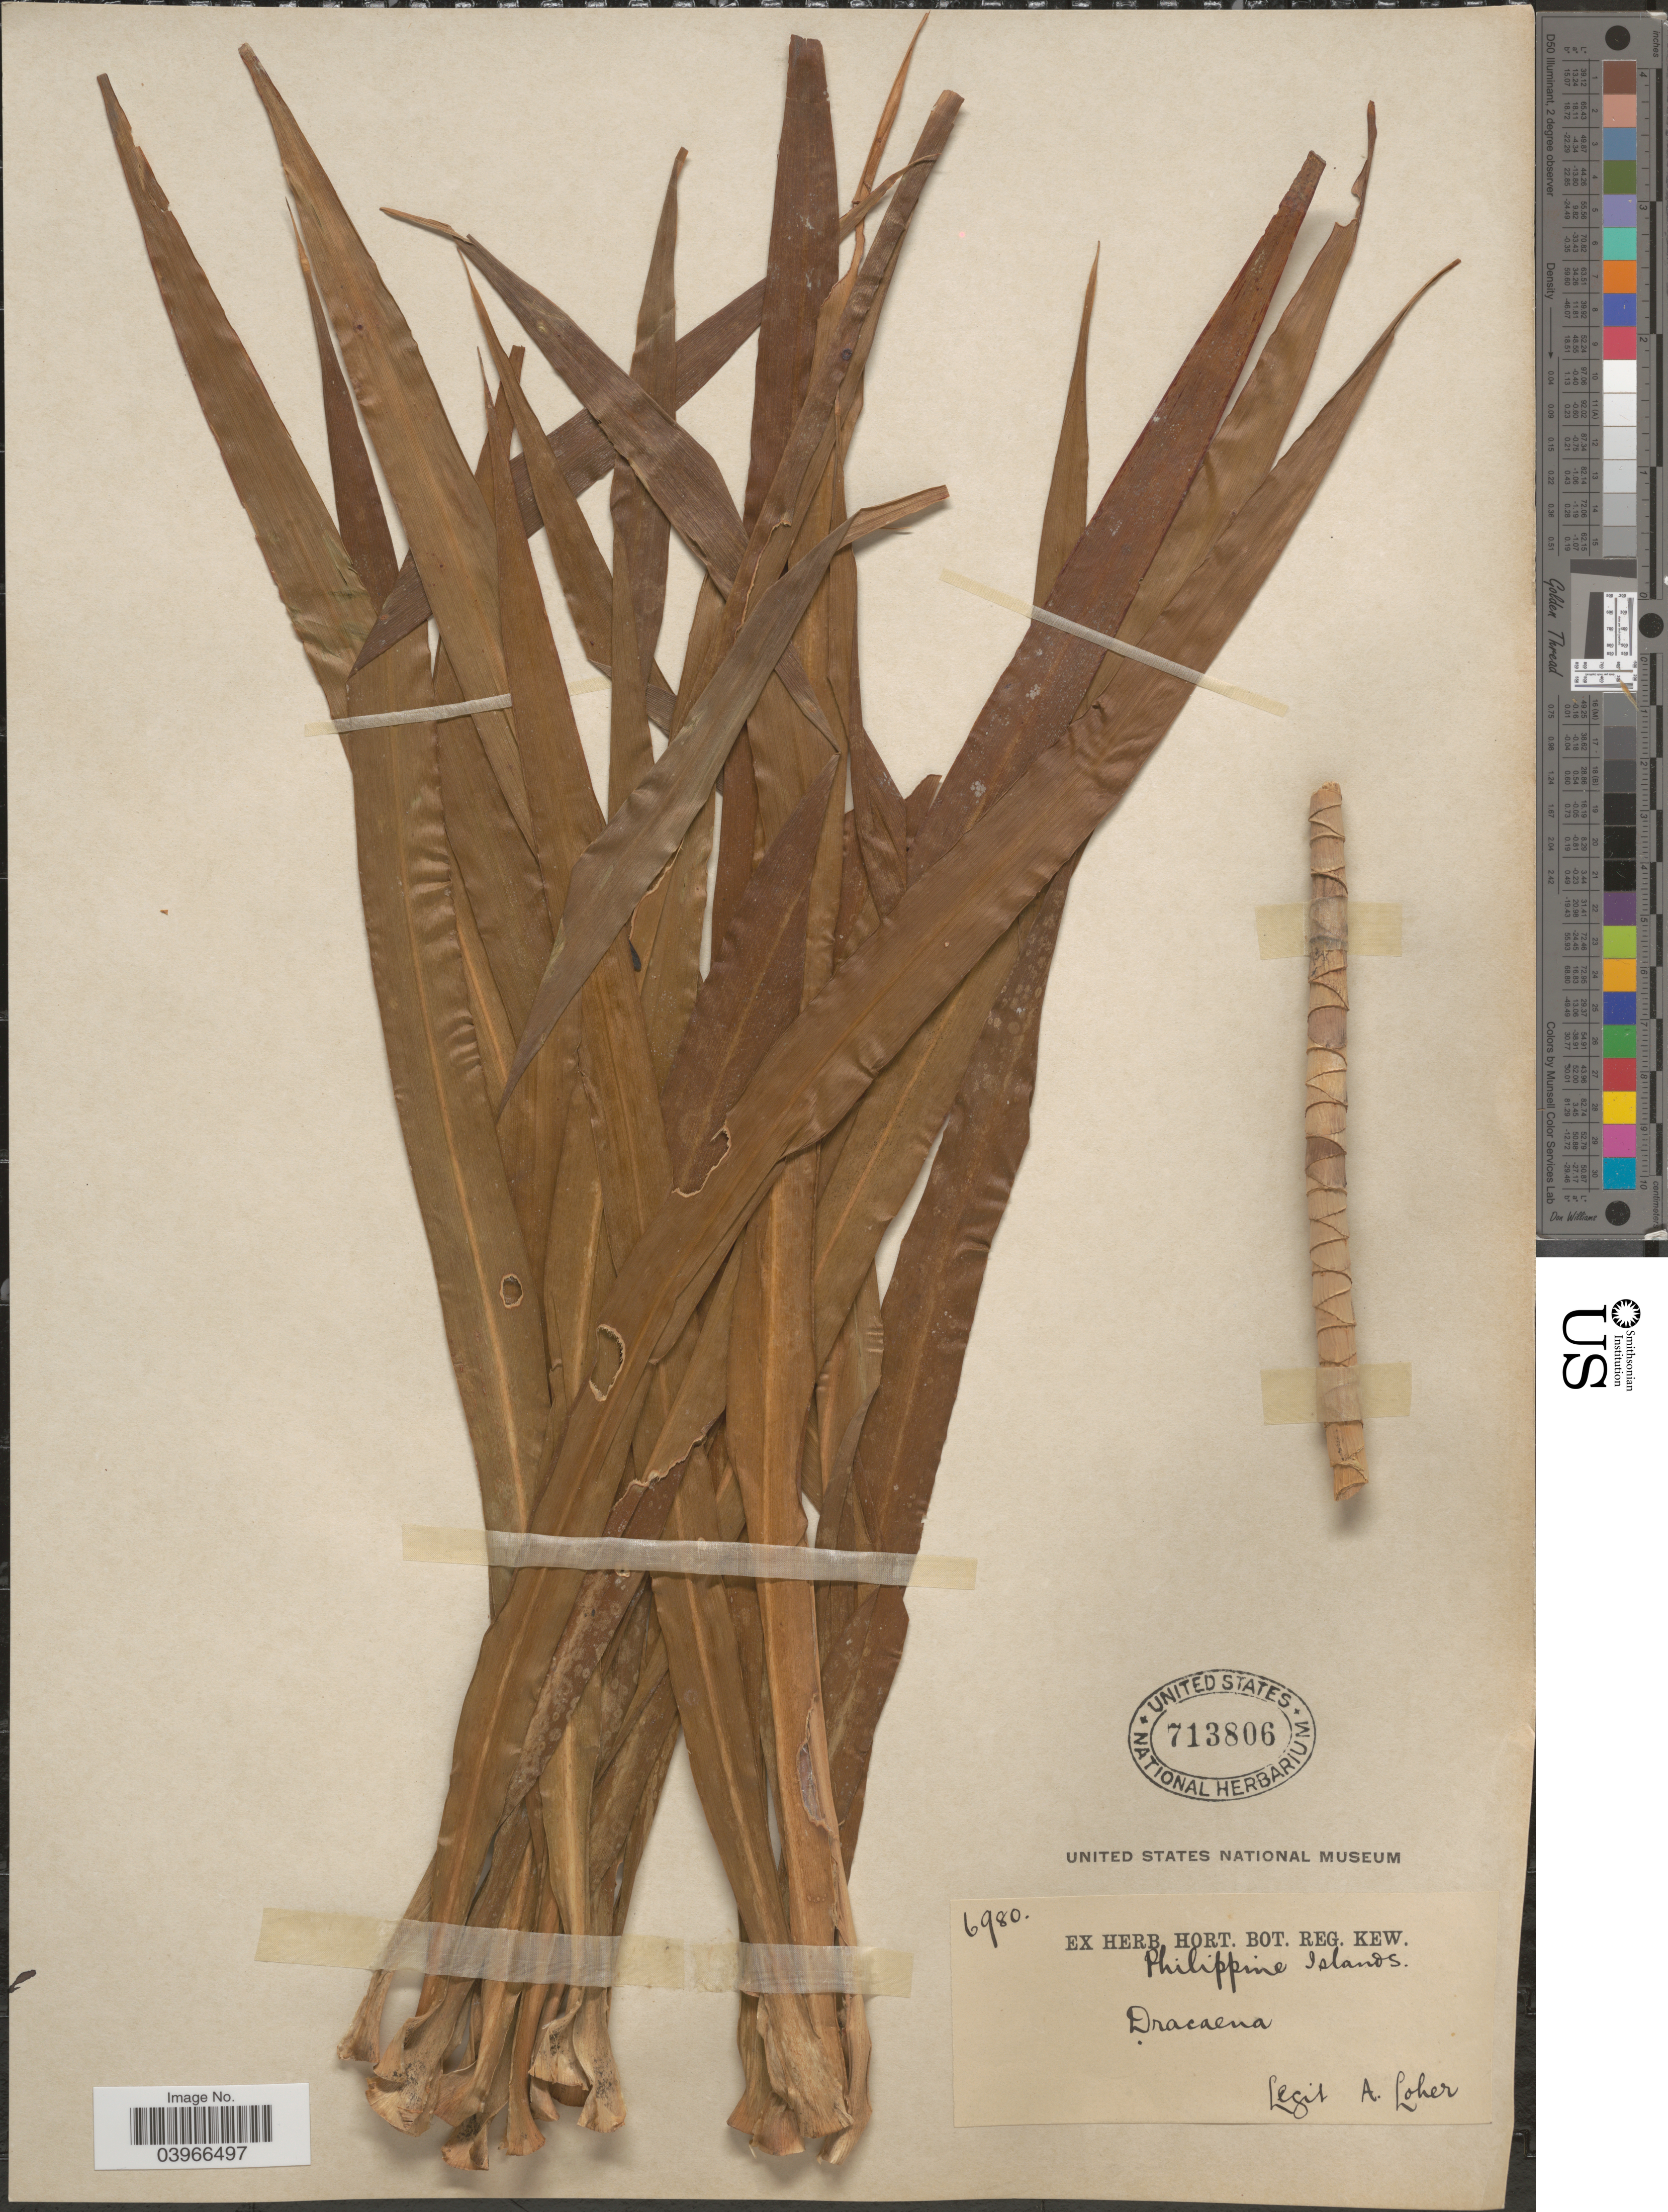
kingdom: Plantae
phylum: Tracheophyta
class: Liliopsida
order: Asparagales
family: Asparagaceae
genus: Dracaena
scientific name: Dracaena sp.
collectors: A. Loher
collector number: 6980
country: Philippines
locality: Philippine Islands.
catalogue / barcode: US 713806